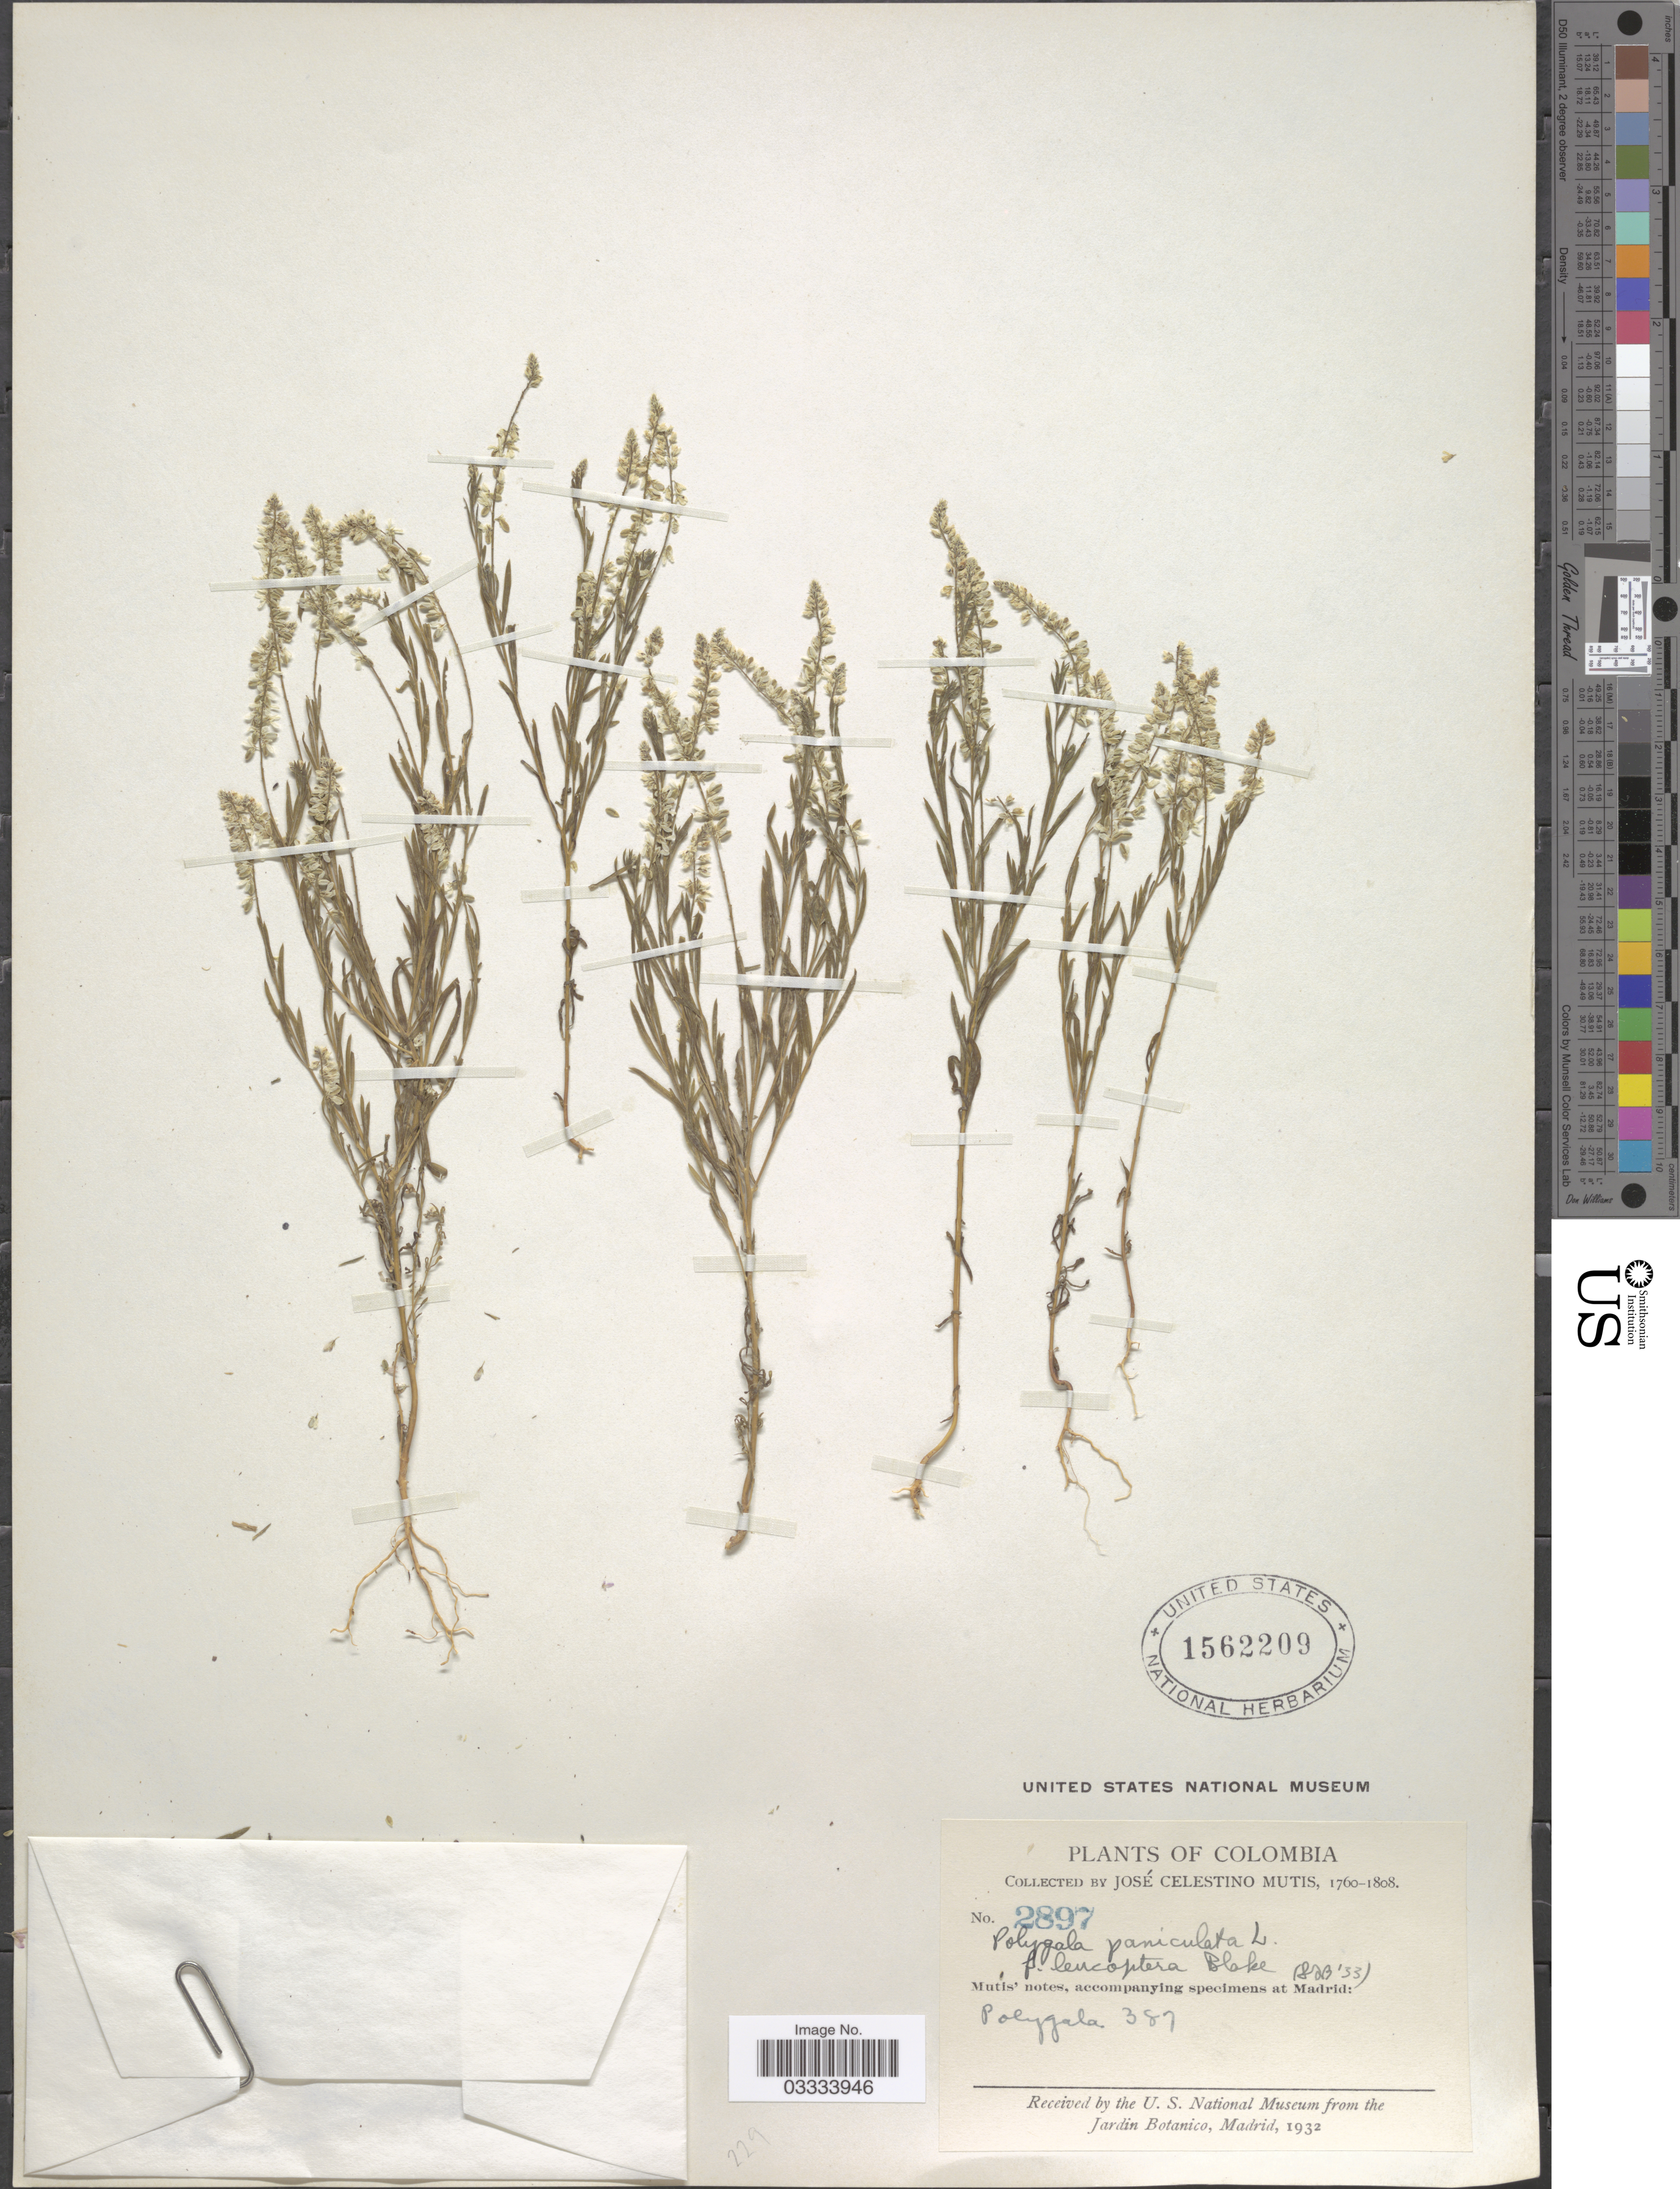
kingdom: Plantae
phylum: Tracheophyta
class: Magnoliopsida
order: Fabales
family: Polygalaceae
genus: Polygala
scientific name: Polygala paniculata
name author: L.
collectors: J. C. B. Mutis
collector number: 2897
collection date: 1760/1808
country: Colombia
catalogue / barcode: US 1562209